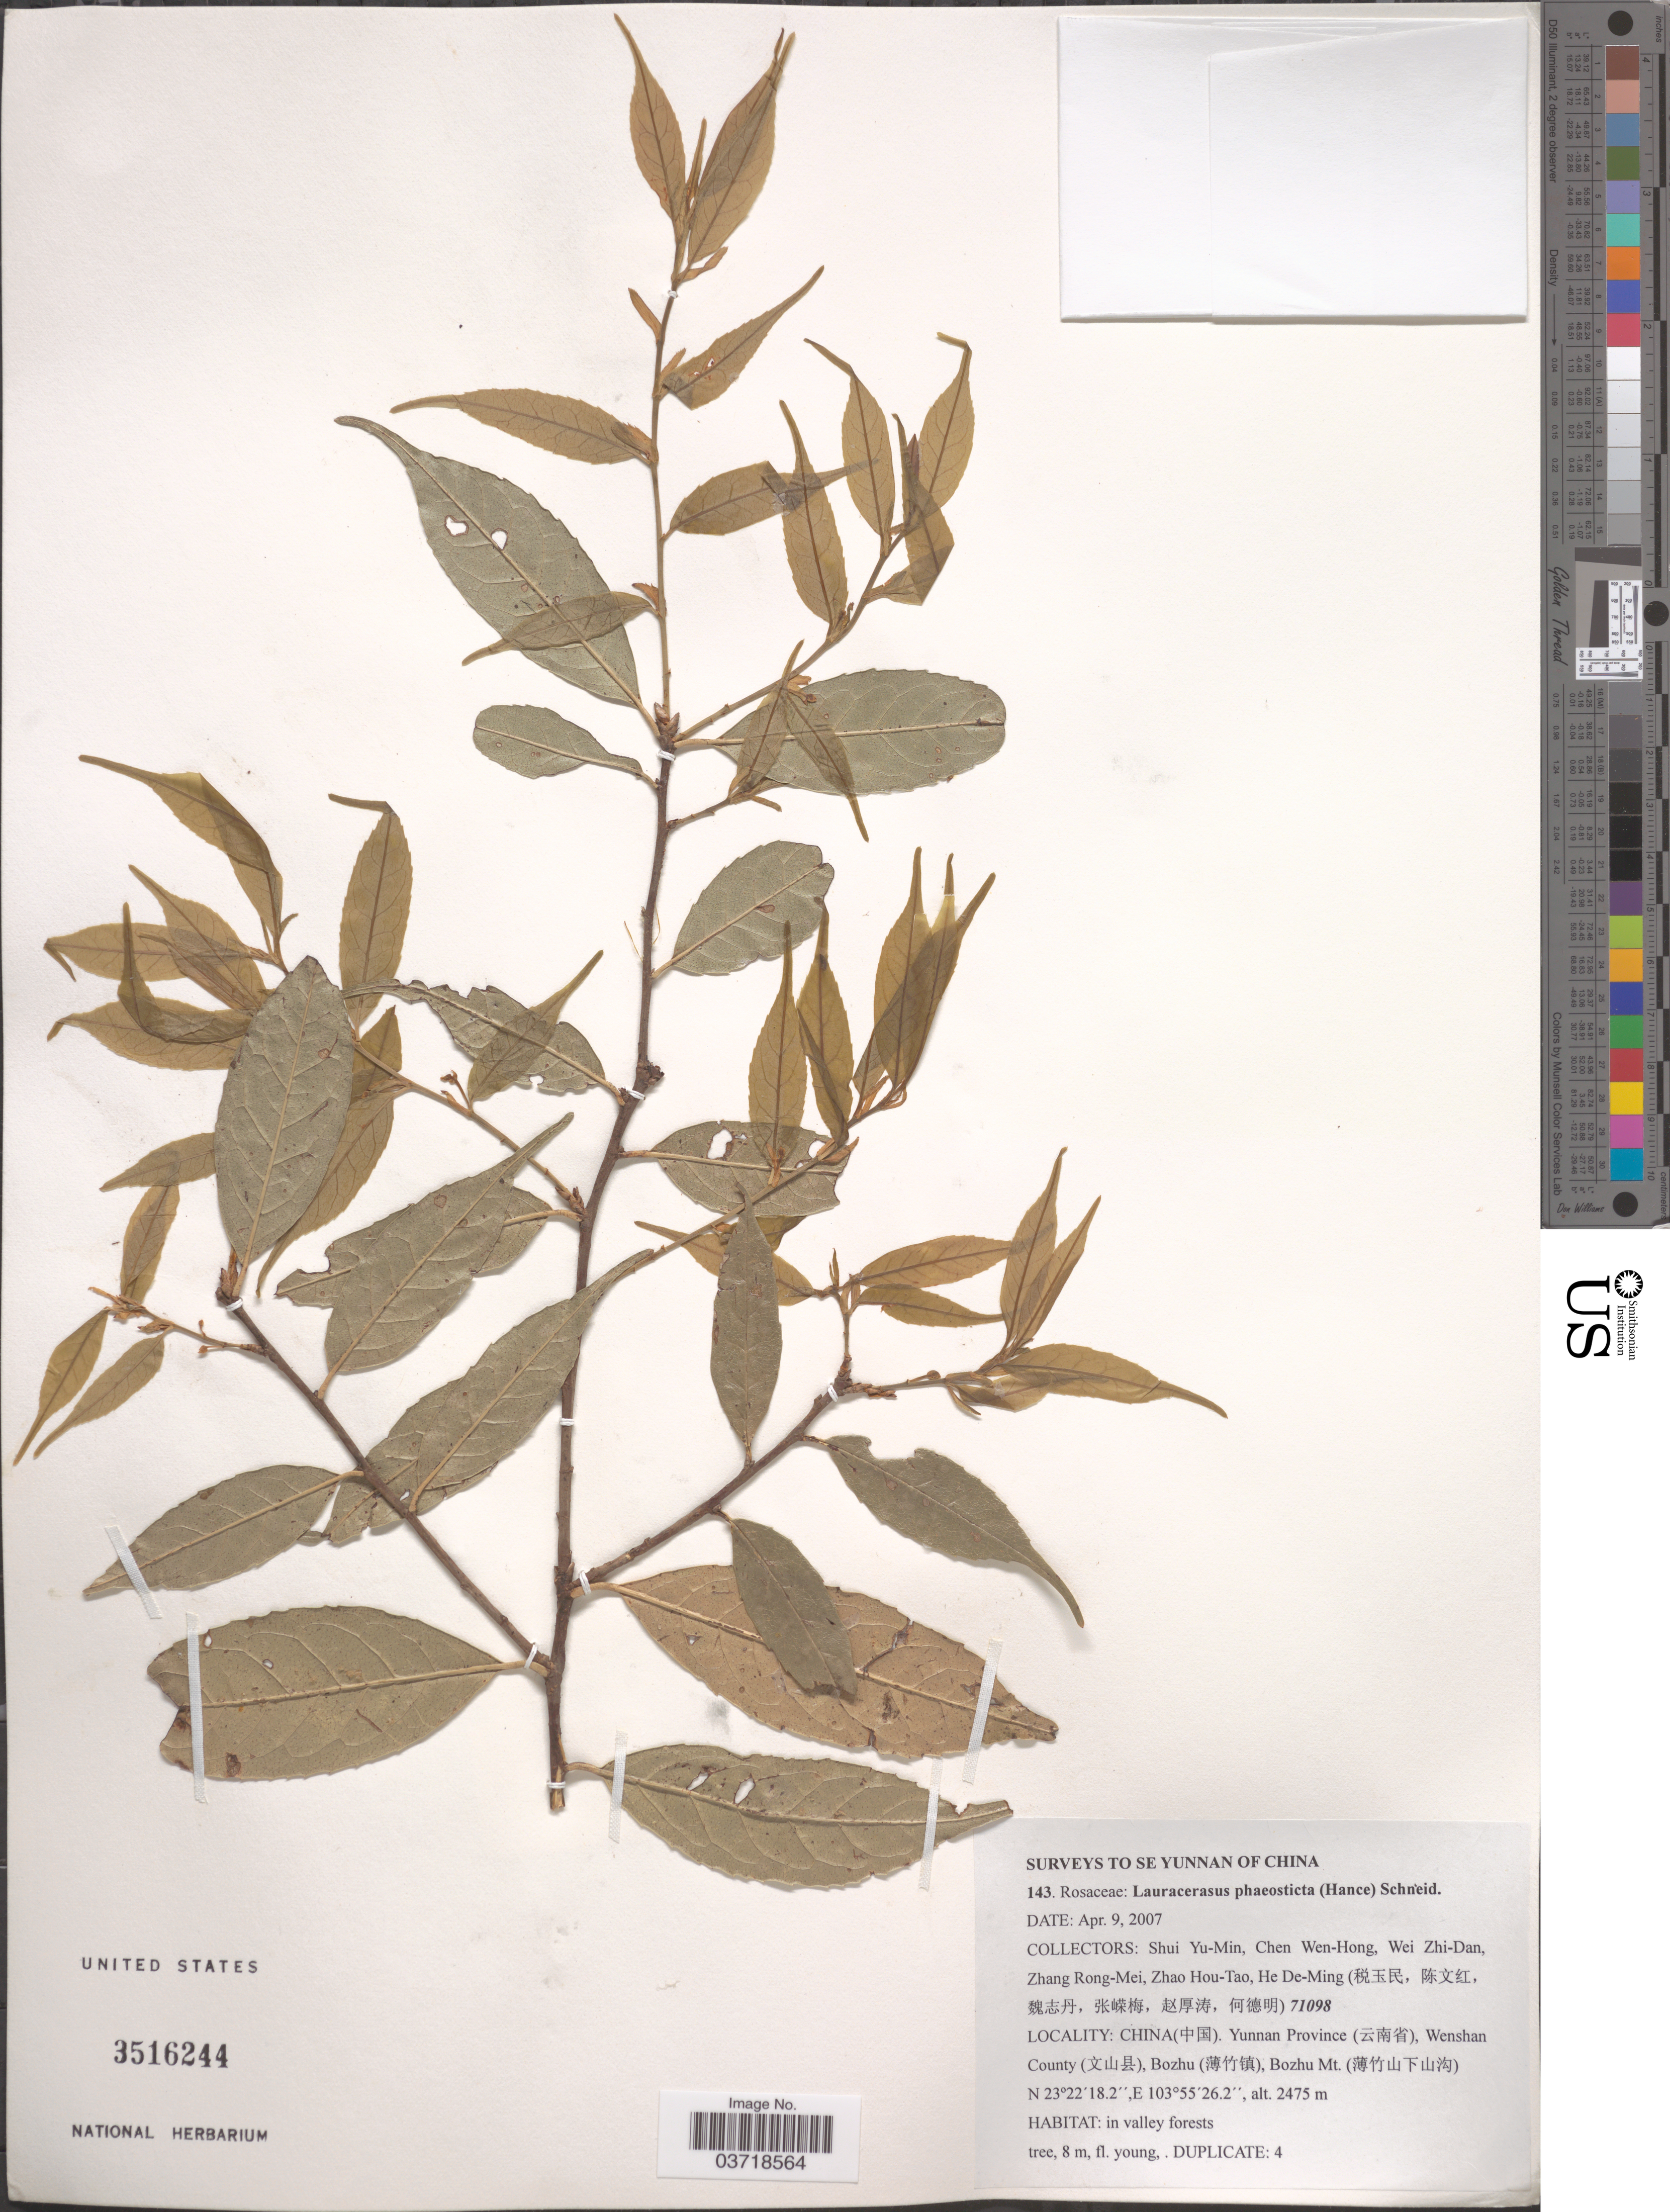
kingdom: Plantae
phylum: Tracheophyta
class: Magnoliopsida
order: Rosales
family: Rosaceae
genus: Prunus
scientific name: Prunus sp.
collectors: Y. Shui, W. Chen, Z. Wei, Z. Rong-Mei & et al.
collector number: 71098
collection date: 2007-04-09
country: China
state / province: Yunnan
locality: (X), Wenshan County (X), Bozhu (X), Bozhu Mt. (X).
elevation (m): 2475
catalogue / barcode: US 3516244